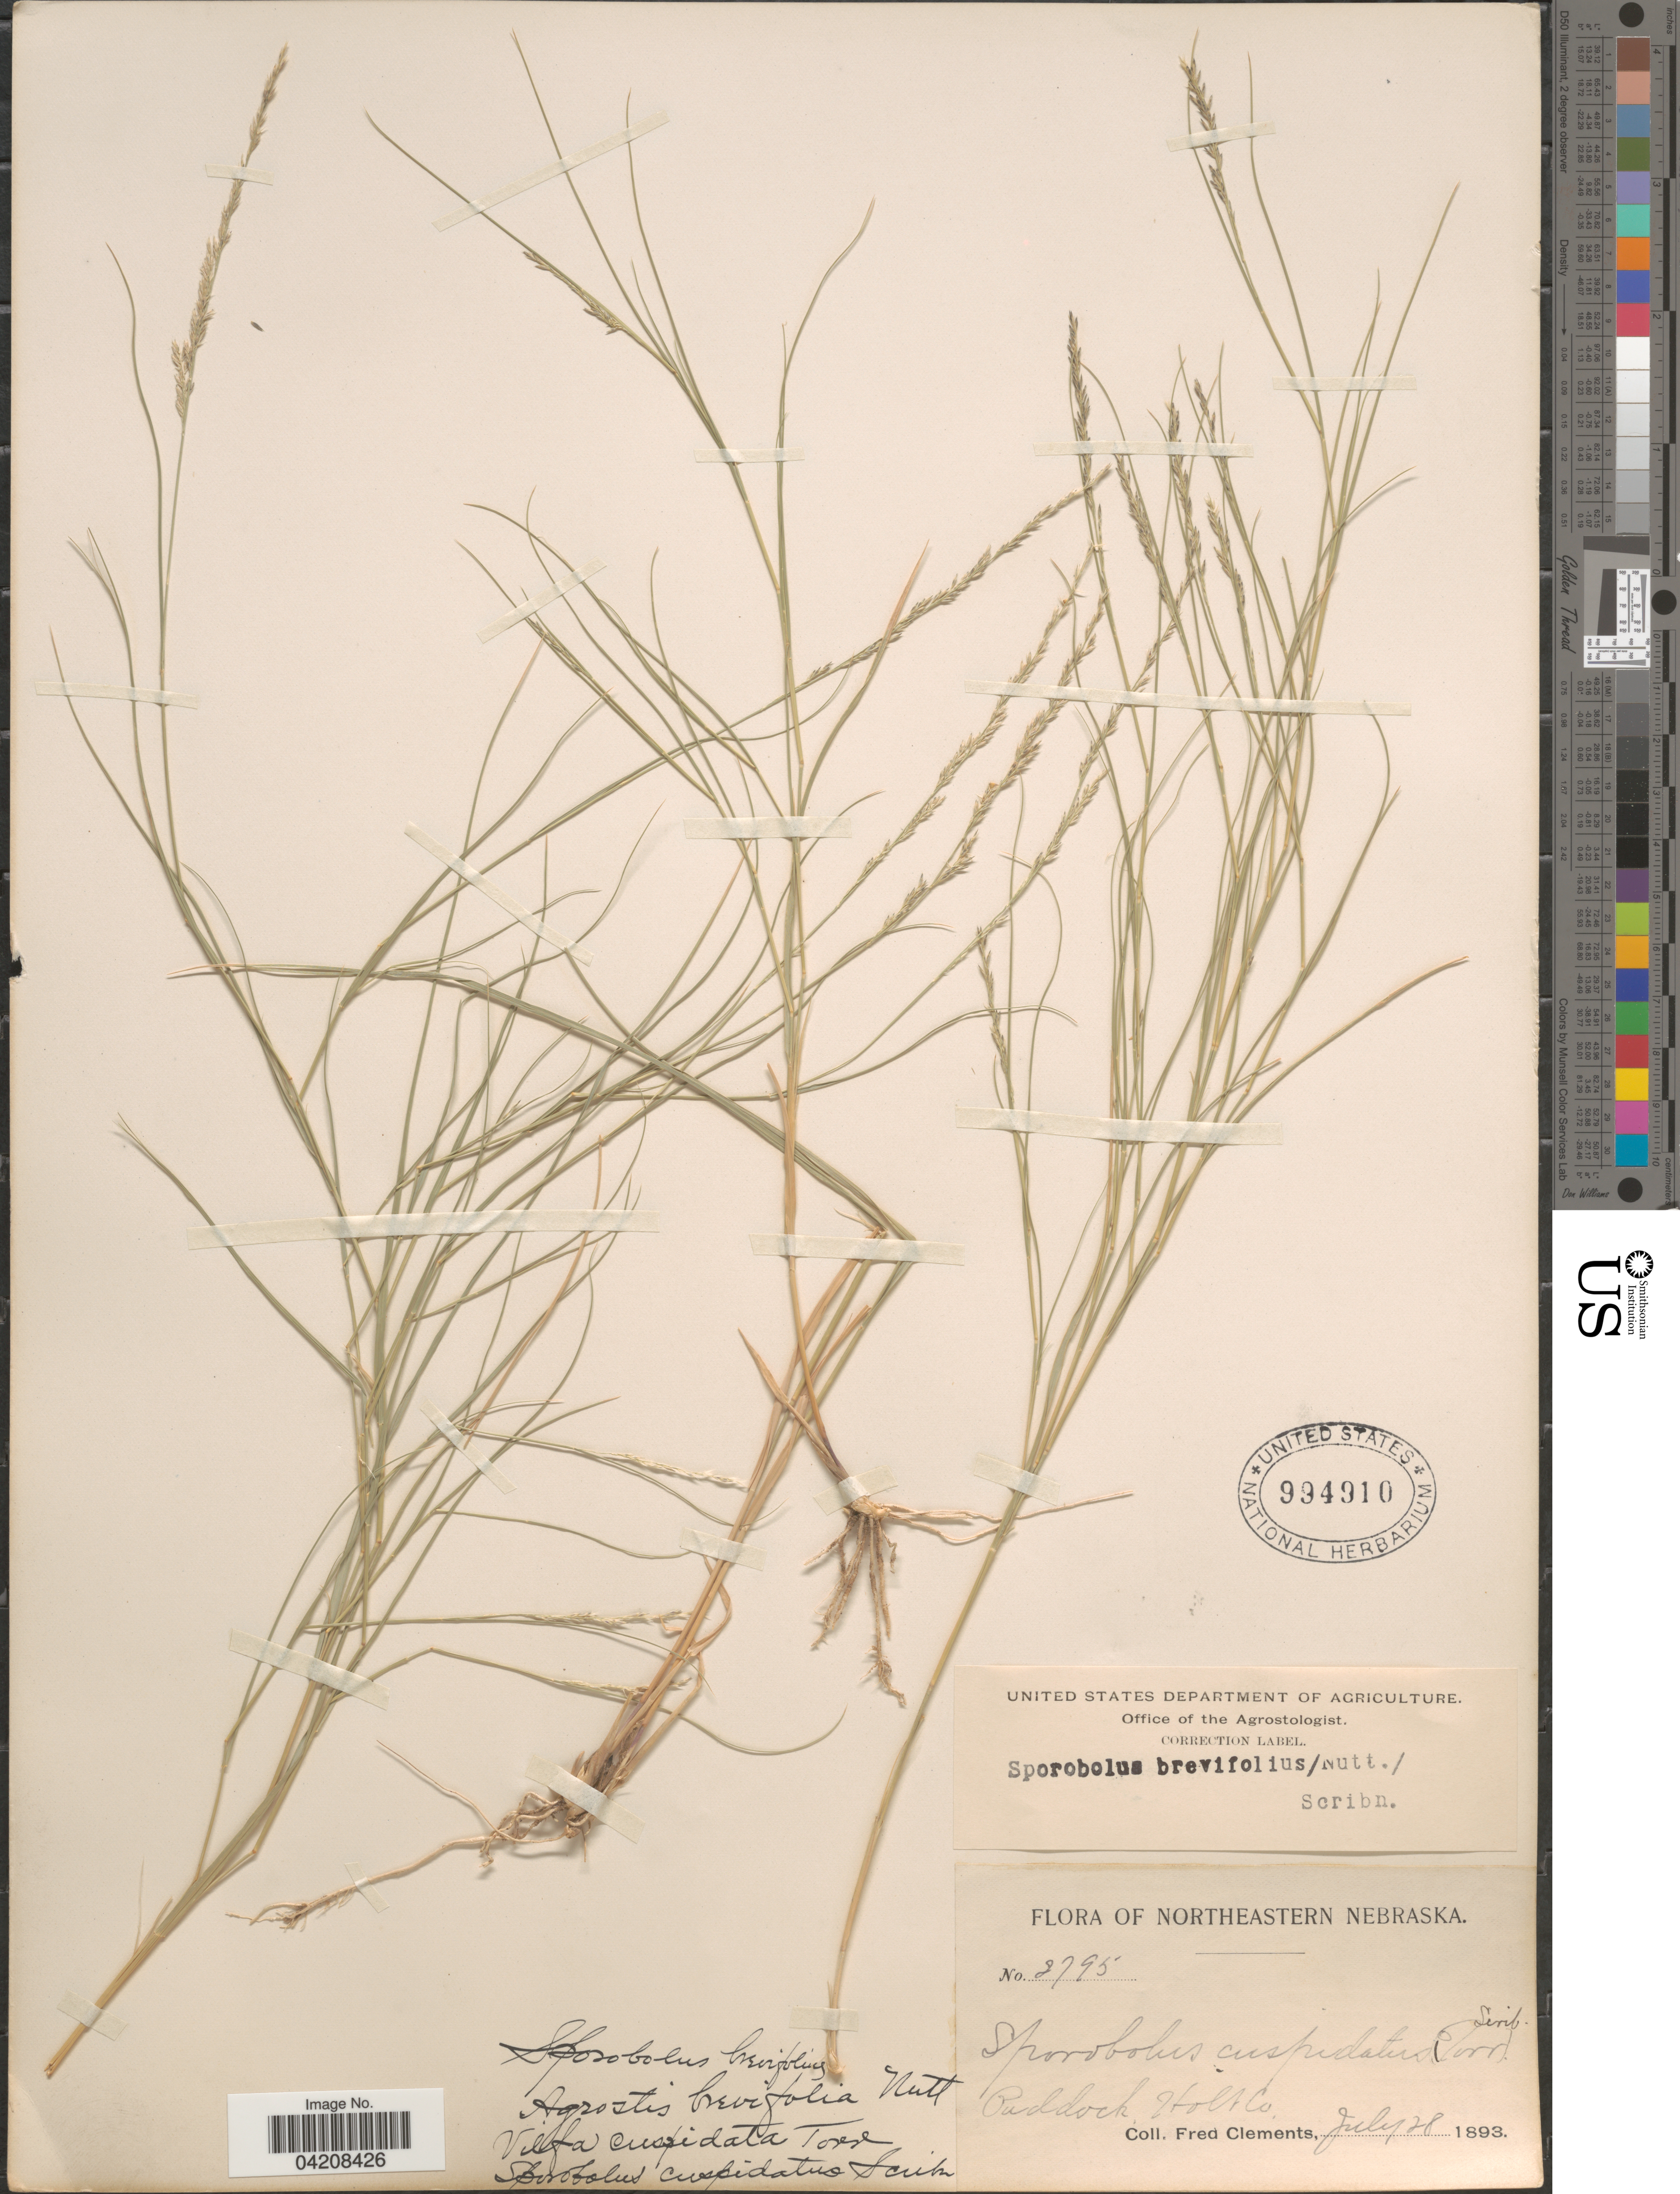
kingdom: Plantae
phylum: Tracheophyta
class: Liliopsida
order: Poales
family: Poaceae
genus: Muhlenbergia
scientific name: Muhlenbergia cuspidata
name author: (Torr. ex Hook.) Rydb.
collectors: F. Clements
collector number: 3795*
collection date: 1893-07-28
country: United States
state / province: Nebraska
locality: Northeastern Nebraska. Paddock. Holt. Co.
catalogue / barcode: US 994910